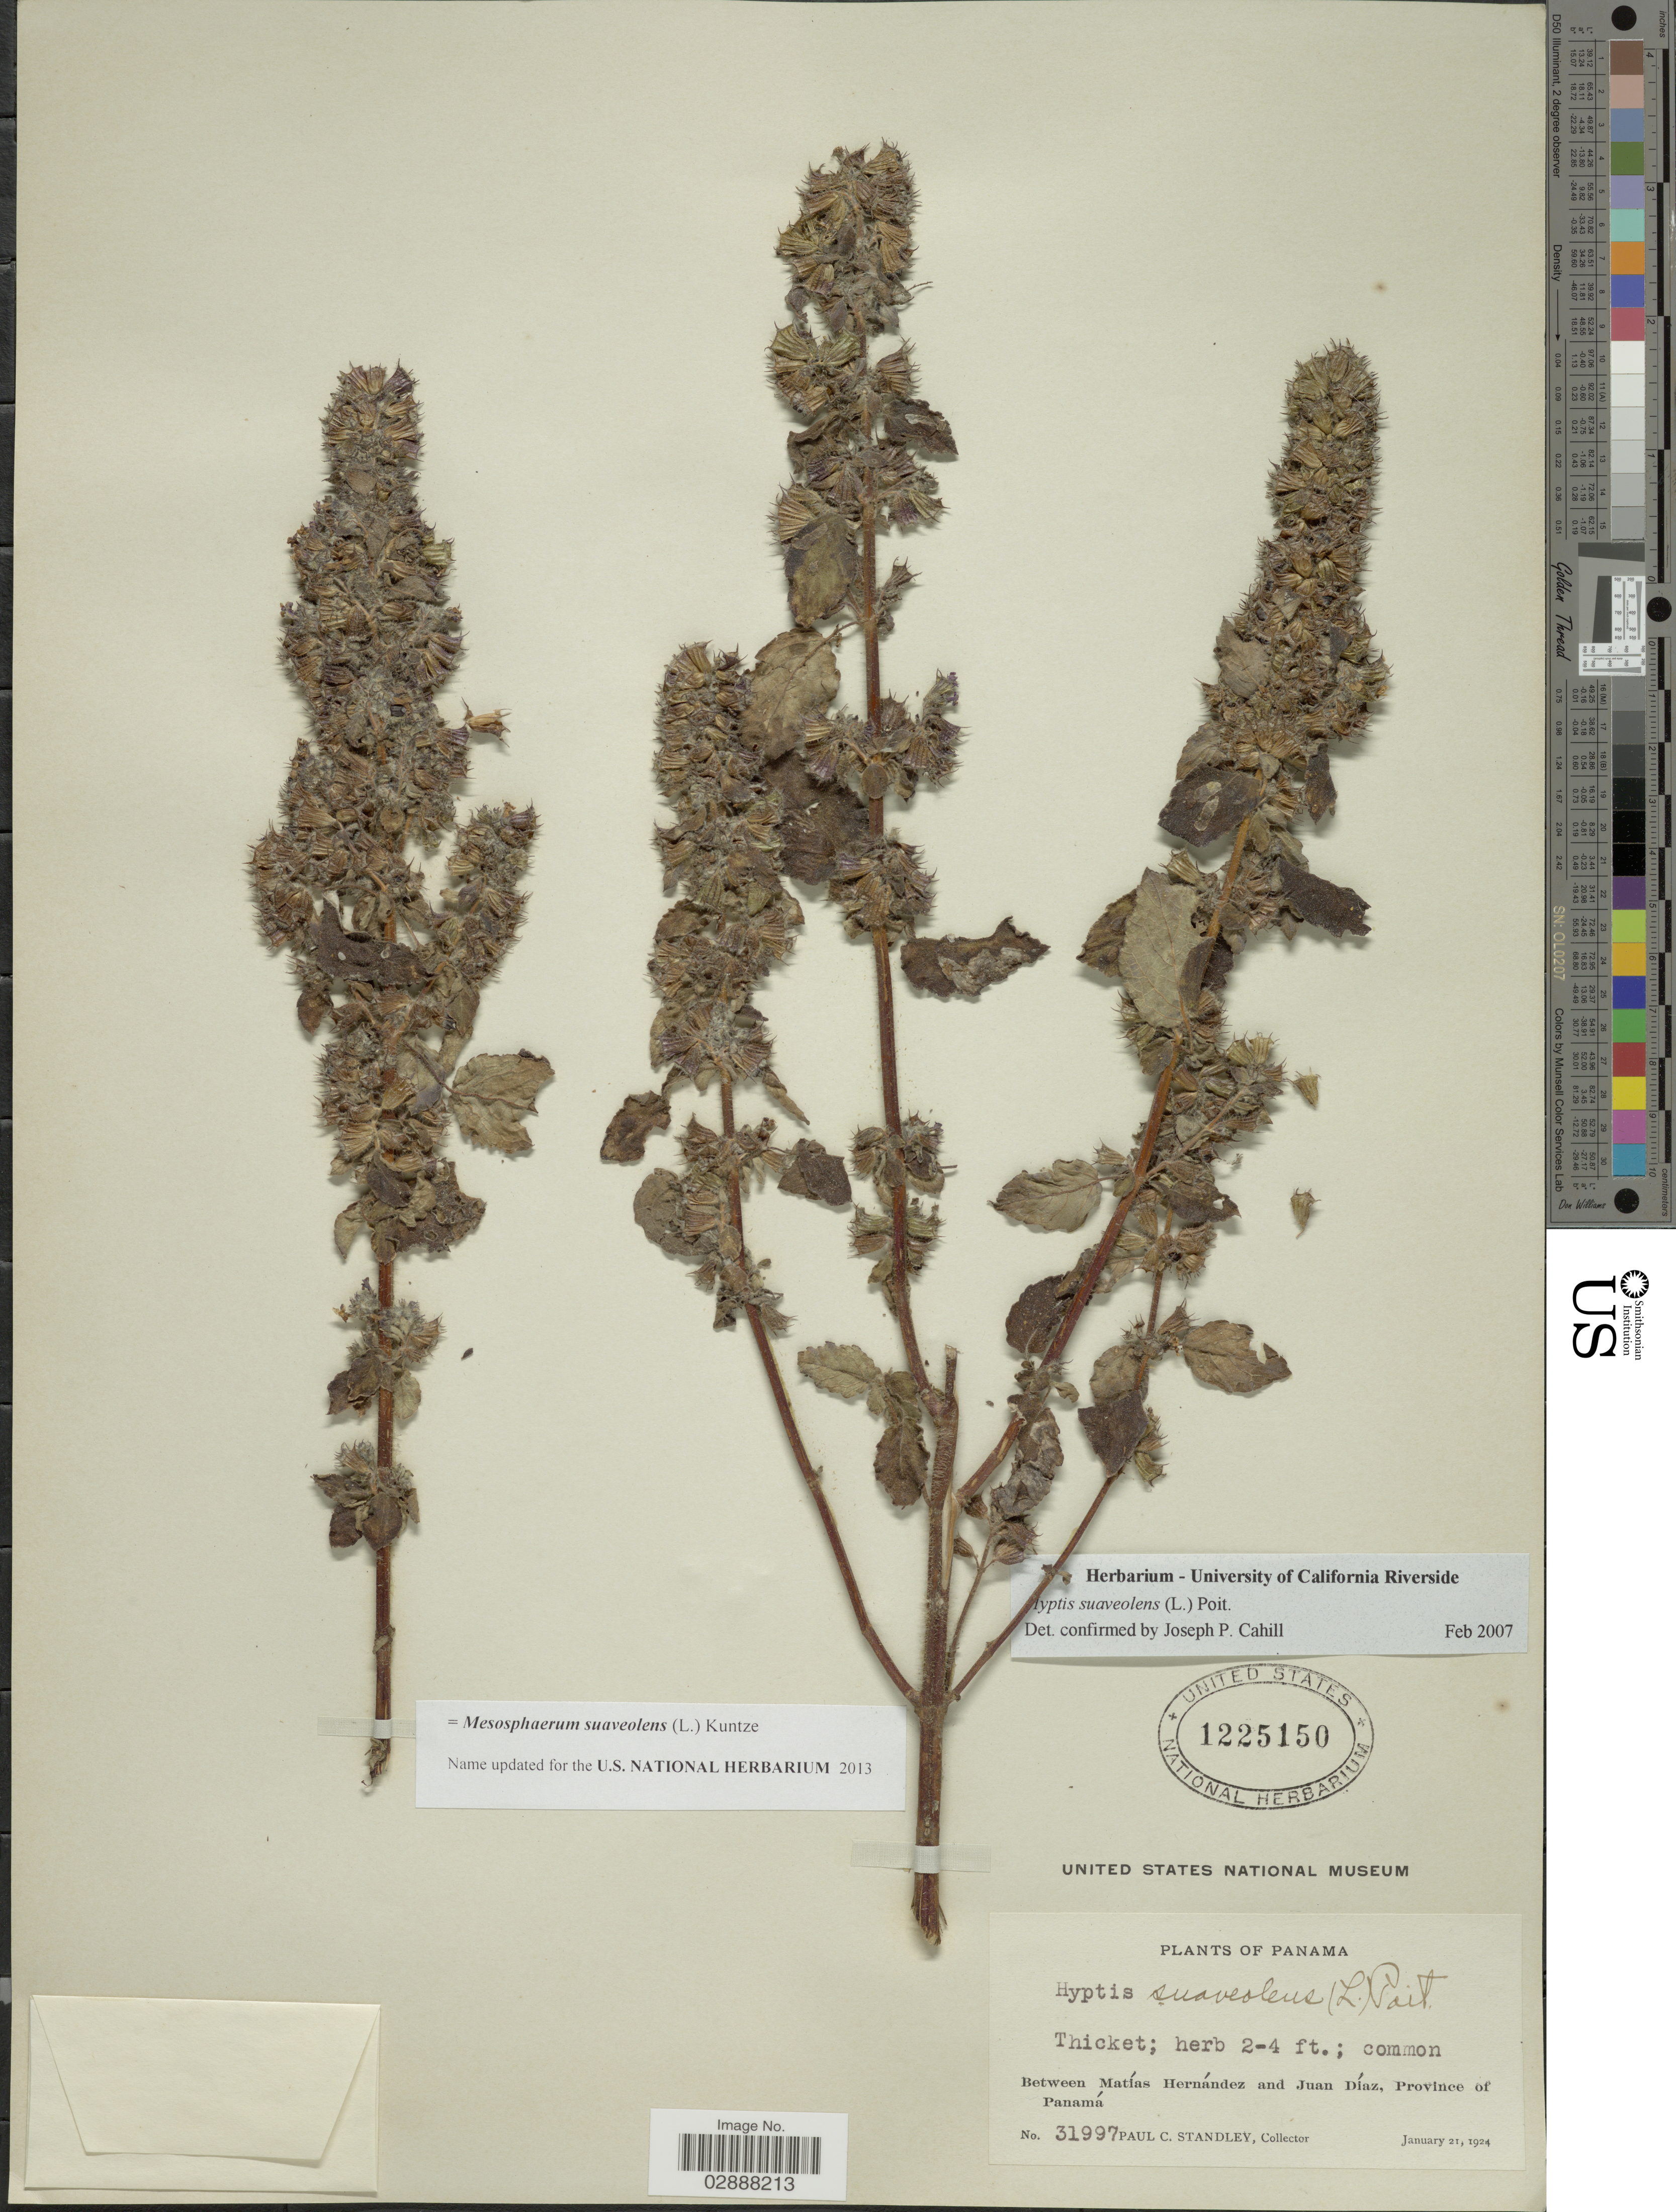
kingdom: Plantae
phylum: Tracheophyta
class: Magnoliopsida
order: Lamiales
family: Lamiaceae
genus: Mesosphaerum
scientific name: Mesosphaerum suaveolens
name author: (L.) Kuntze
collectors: P. C. Standley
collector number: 31997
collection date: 1924-01-21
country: Panama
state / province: Panamá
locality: Between Matías Hernández and Juan Díaz.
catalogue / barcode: US 1225150